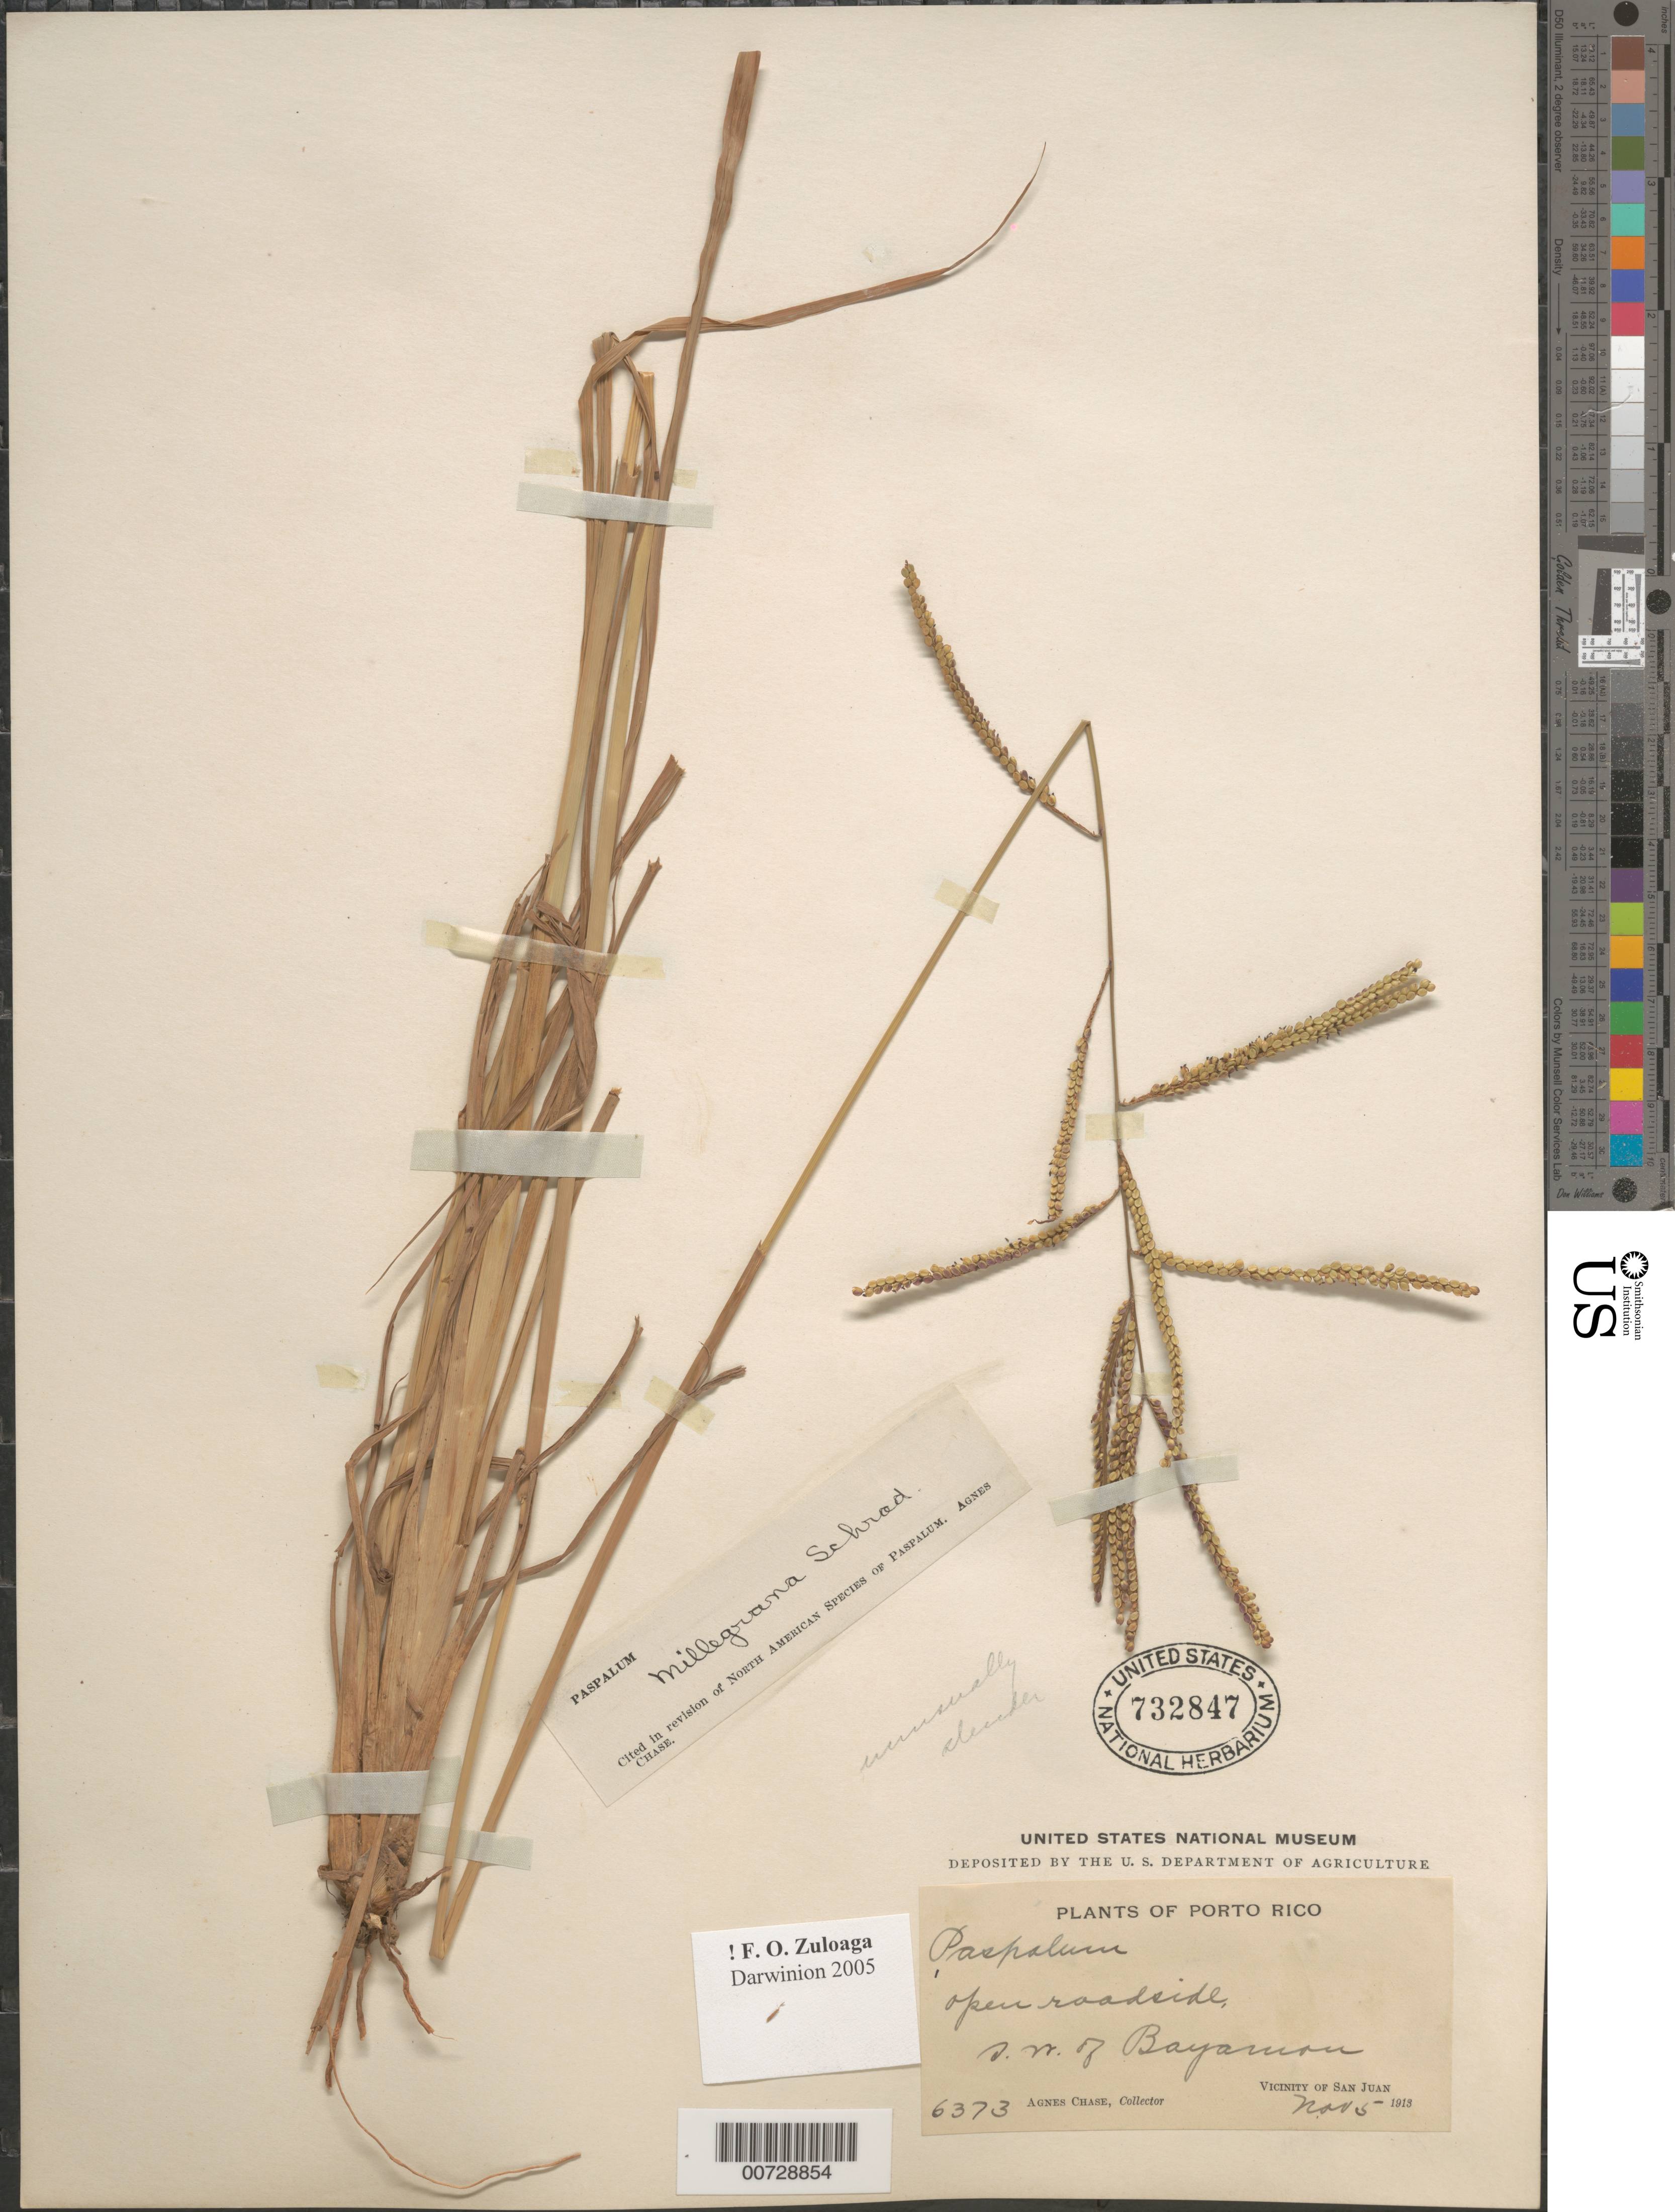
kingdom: Plantae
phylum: Tracheophyta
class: Liliopsida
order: Poales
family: Poaceae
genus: Paspalum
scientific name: Paspalum millegrana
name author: Schrad.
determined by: Chase, [M.] Agnes, (US)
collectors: A. Chase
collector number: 6373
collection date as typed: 05 Nov 1913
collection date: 1913-11-05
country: Puerto Rico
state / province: Bayamón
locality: San Juan, vic of; SW of Bayamon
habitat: Open roadside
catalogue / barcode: US 732847